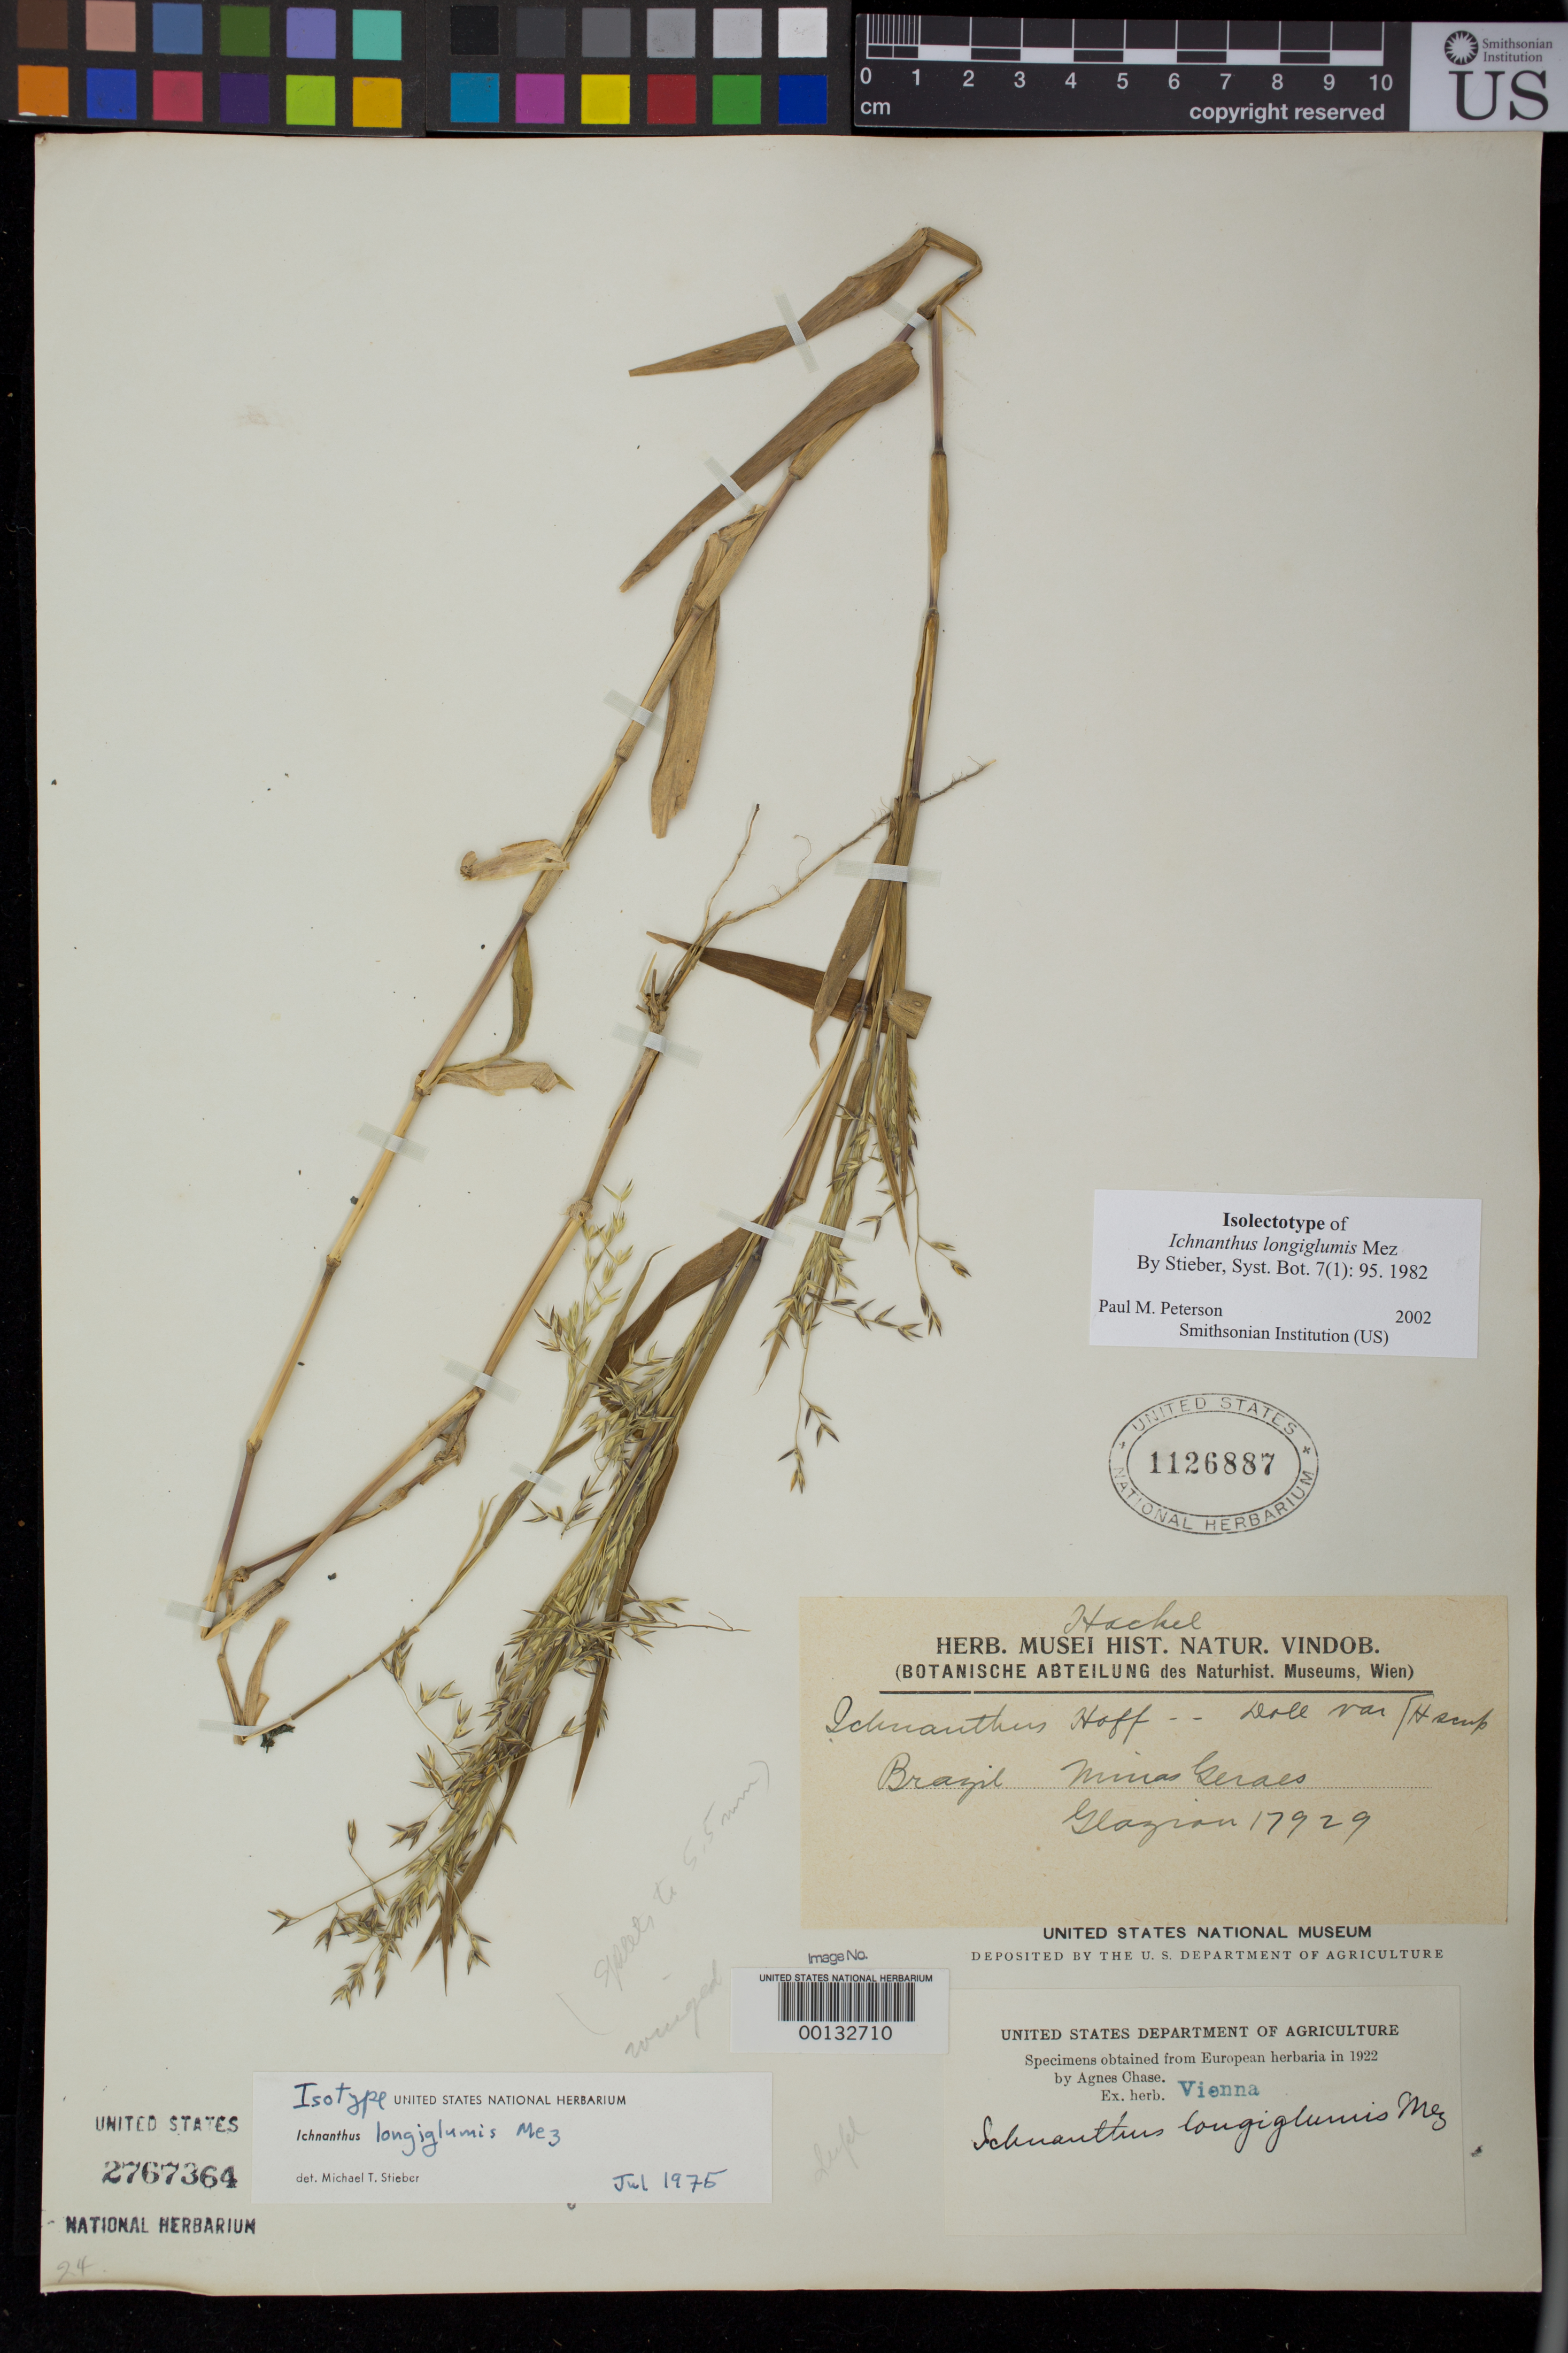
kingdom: Plantae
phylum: Tracheophyta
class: Liliopsida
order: Poales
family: Poaceae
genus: Ichnanthus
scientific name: Ichnanthus longiglumis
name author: Mez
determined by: Peterson, Paul M., (BOT), Smithsonian Institution - National Museum of Natural History (UNITED STATES)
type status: Isosyntype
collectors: A. F. M. Glaziou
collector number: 17929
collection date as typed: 21 Oct 1888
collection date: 1888-10-21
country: Brazil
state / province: Minas Gerais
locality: Pico d'Itabira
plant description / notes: Note: although all US sheets of Glaziou 17929 are cited & annotated "isolectotype", different sheets bear 2 different localities: Minas Gerais & Rio de Janeiro. Steiber cites the lectotype (B) as "Brazil, Rio de Janeiro, Pico de Itabira, among rocks, 21 Dec 1888, Glaziou 17929". [But note that Itabira is in Minas Gerais, not Rio de Janeiro.] The only US sheet with a collection date (USNH 1280067) has a different collection date (21 Oct. 1888) than the lectotype.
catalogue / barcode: US 1126887